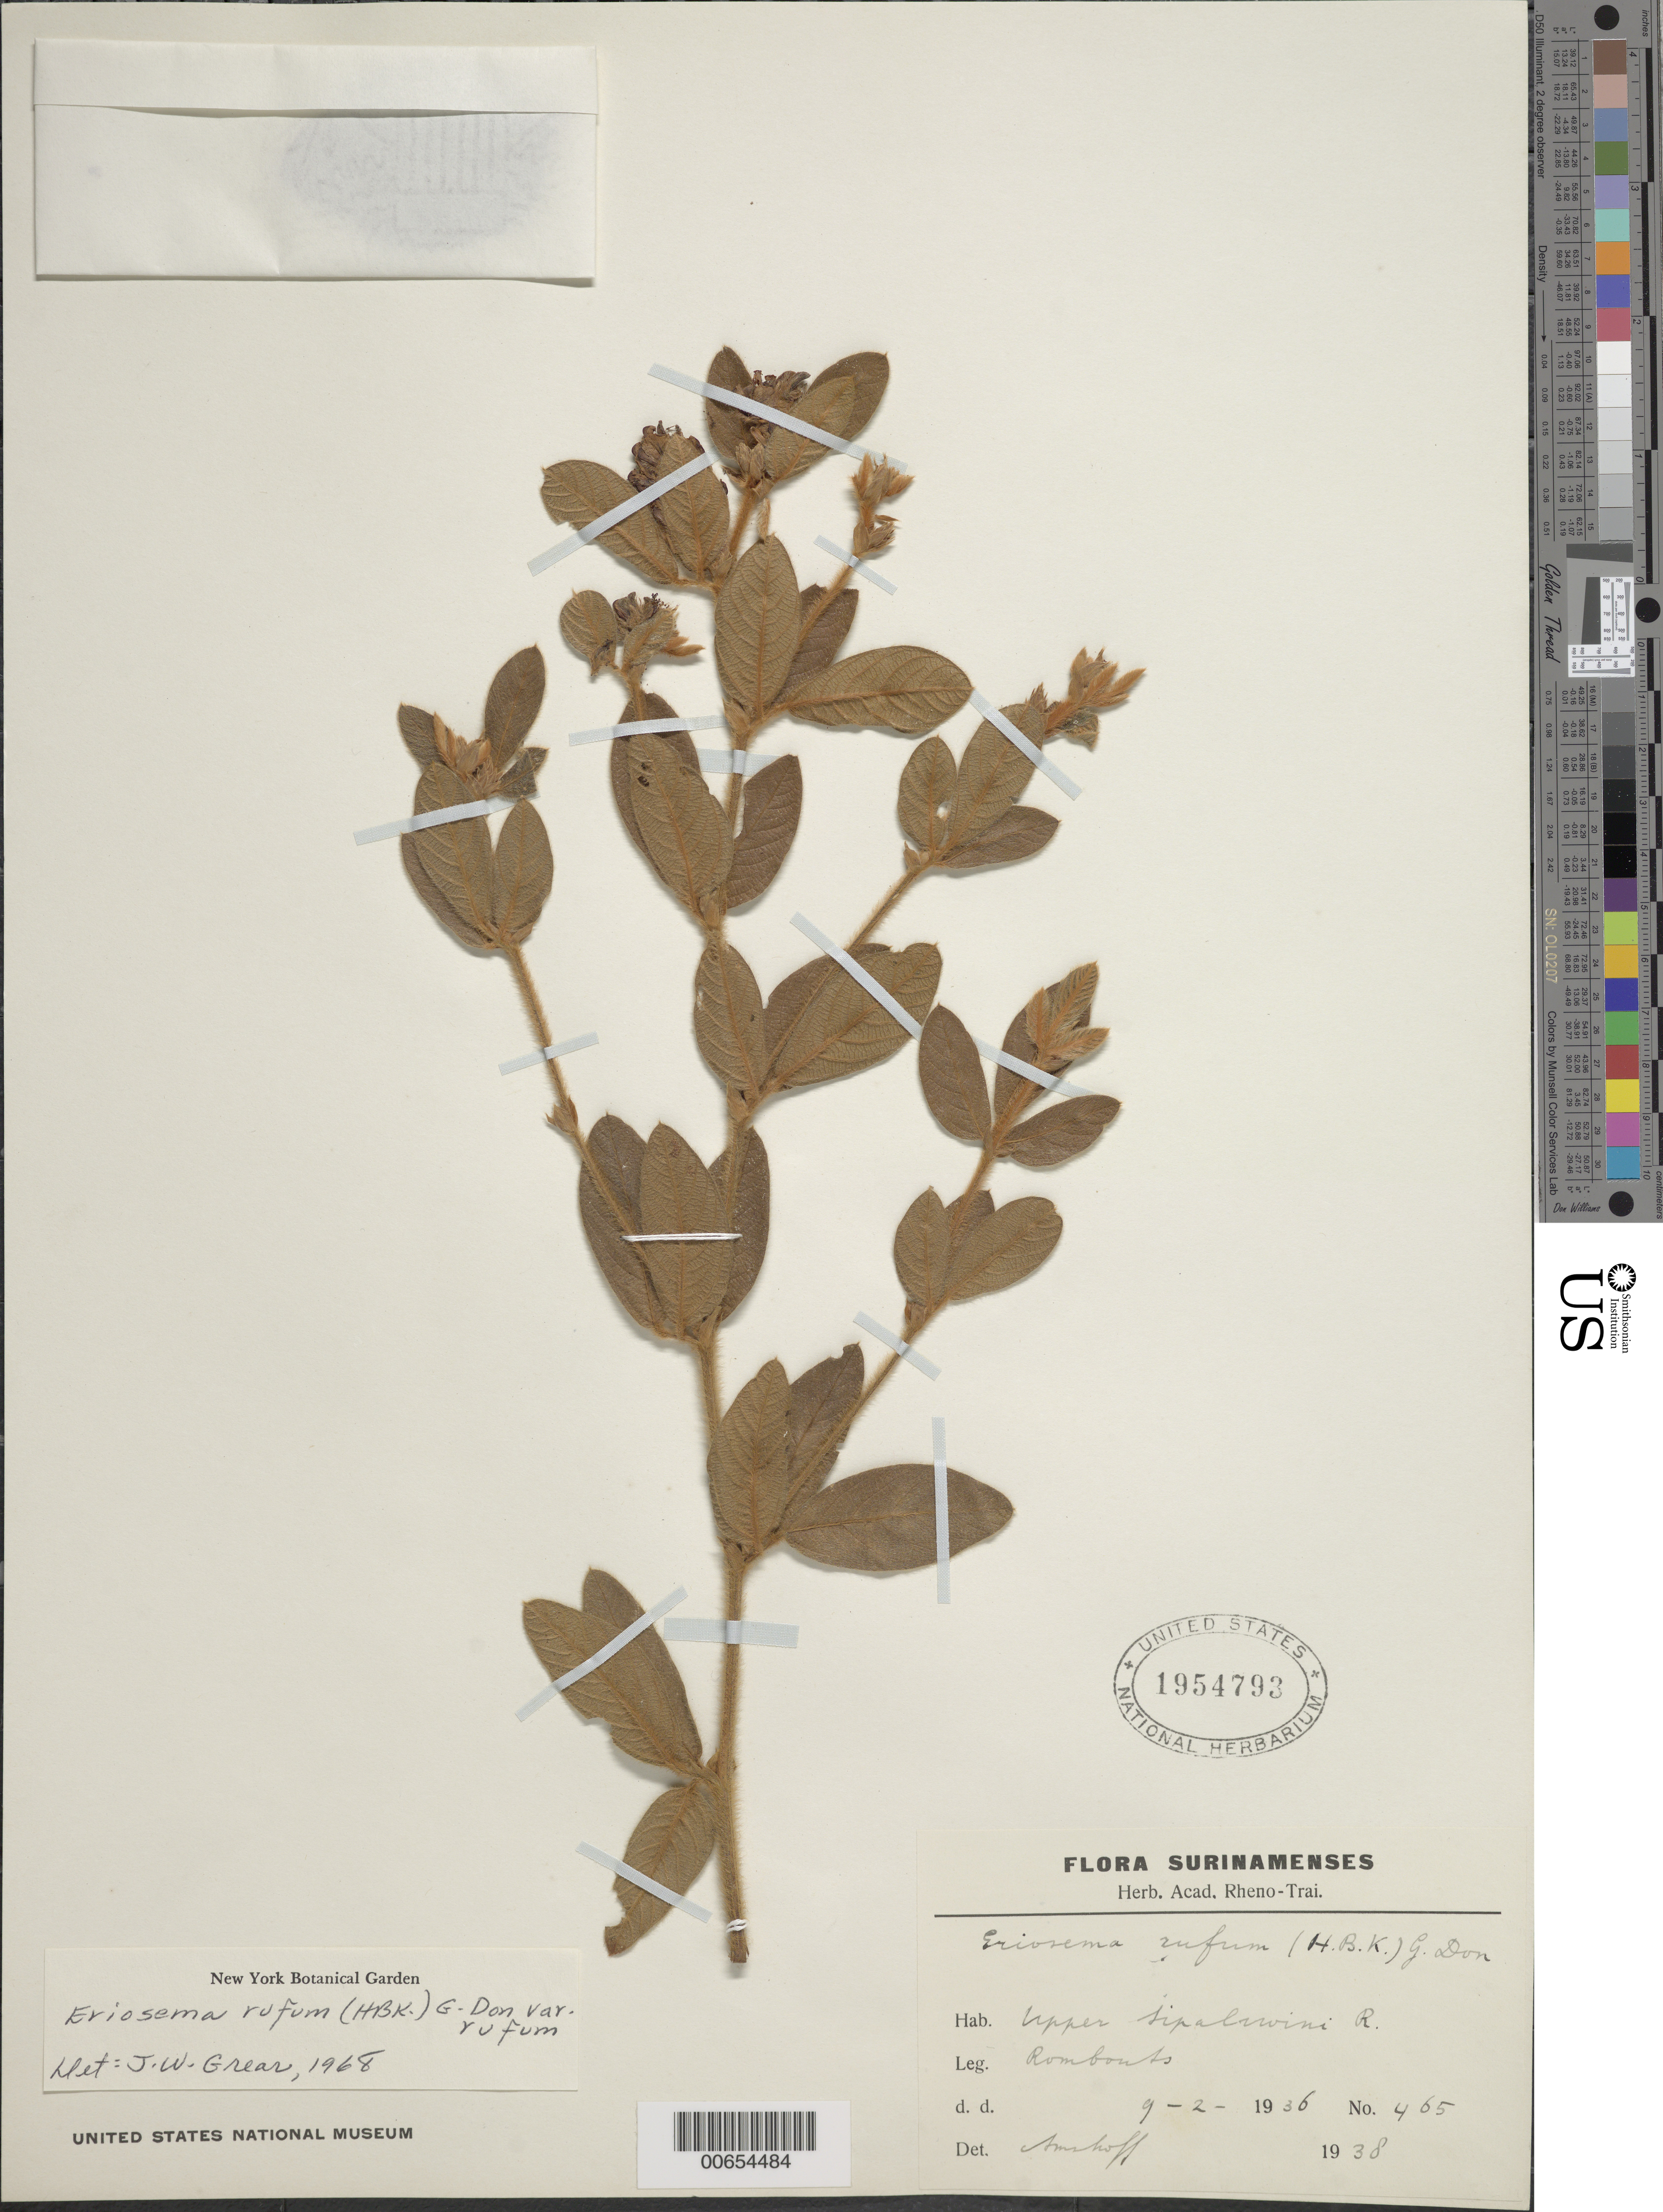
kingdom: Plantae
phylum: Tracheophyta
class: Magnoliopsida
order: Fabales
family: Fabaceae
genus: Eriosema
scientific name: Eriosema rufum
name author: (Kunth) G. Don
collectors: H. Rombouts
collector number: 465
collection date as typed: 9-Feb-36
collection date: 1936-02-09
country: Suriname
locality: Upper Sipaliwini R.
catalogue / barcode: US 1954793